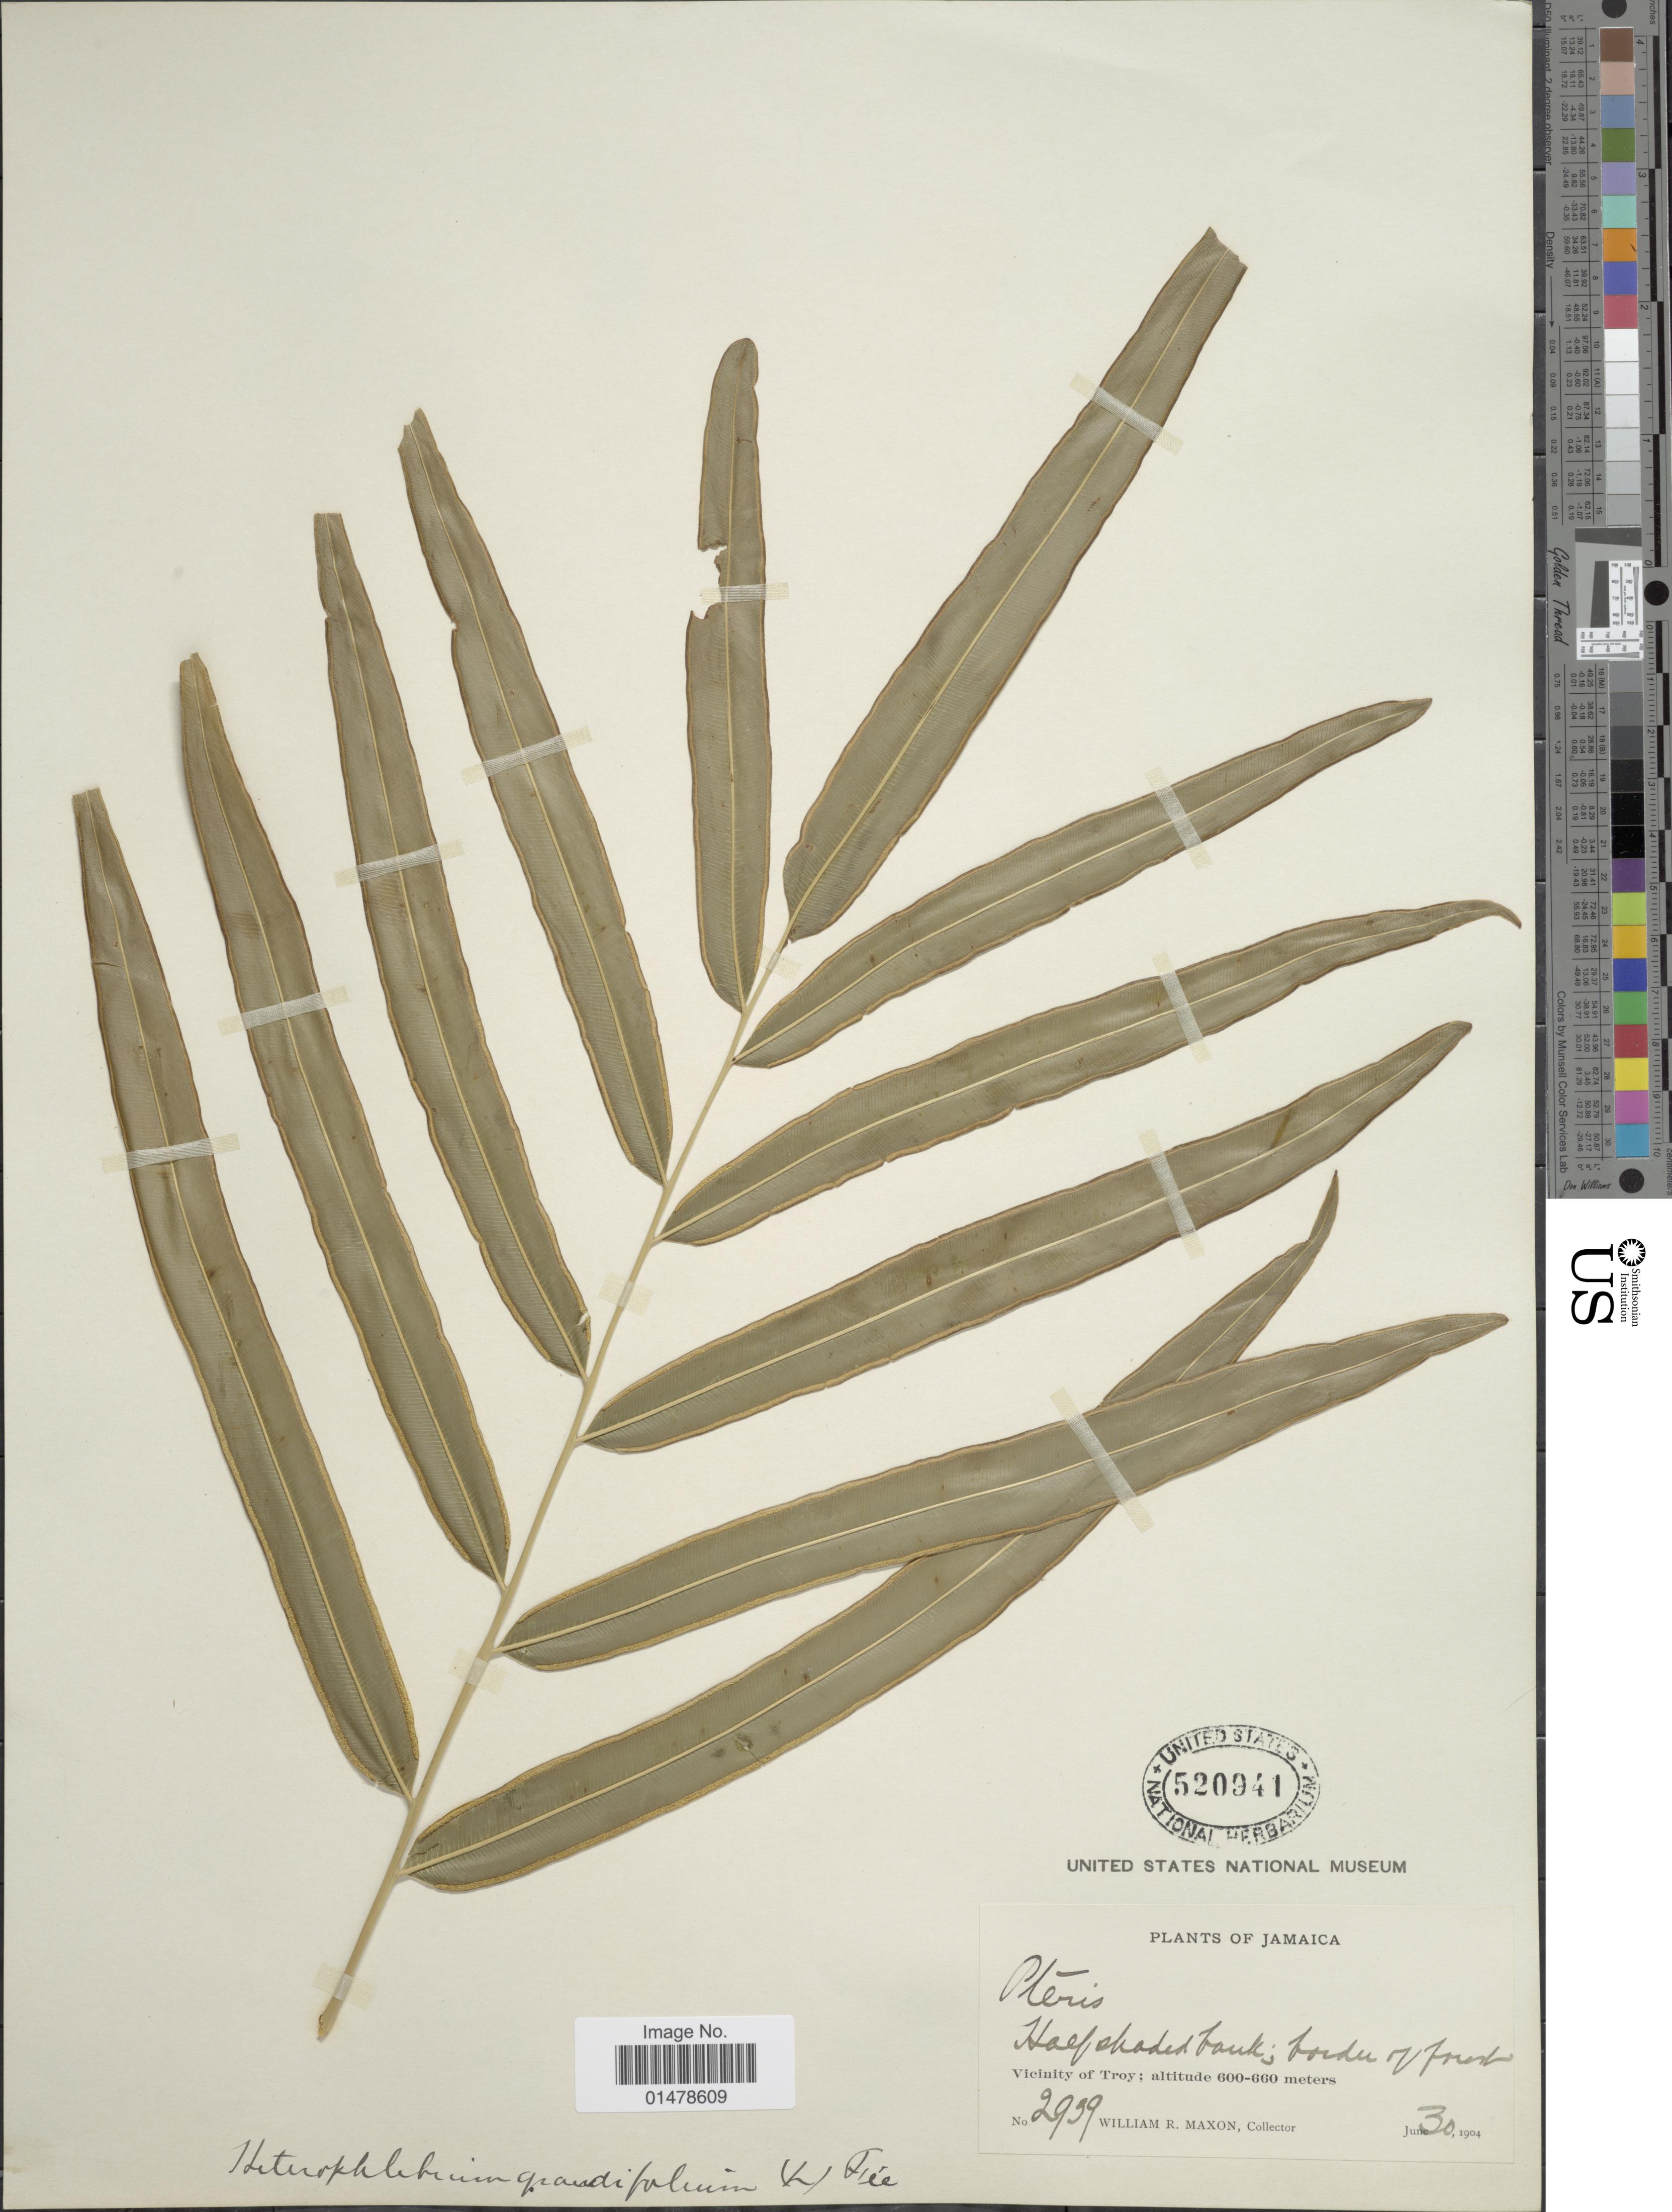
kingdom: Plantae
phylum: Tracheophyta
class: Polypodiopsida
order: Polypodiales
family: Pteridaceae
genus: Pteris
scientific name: Pteris grandifolia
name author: L.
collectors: W. R. Maxon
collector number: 2939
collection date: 1904-06-30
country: Jamaica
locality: Vicinity of Troy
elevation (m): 600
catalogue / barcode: US 520941